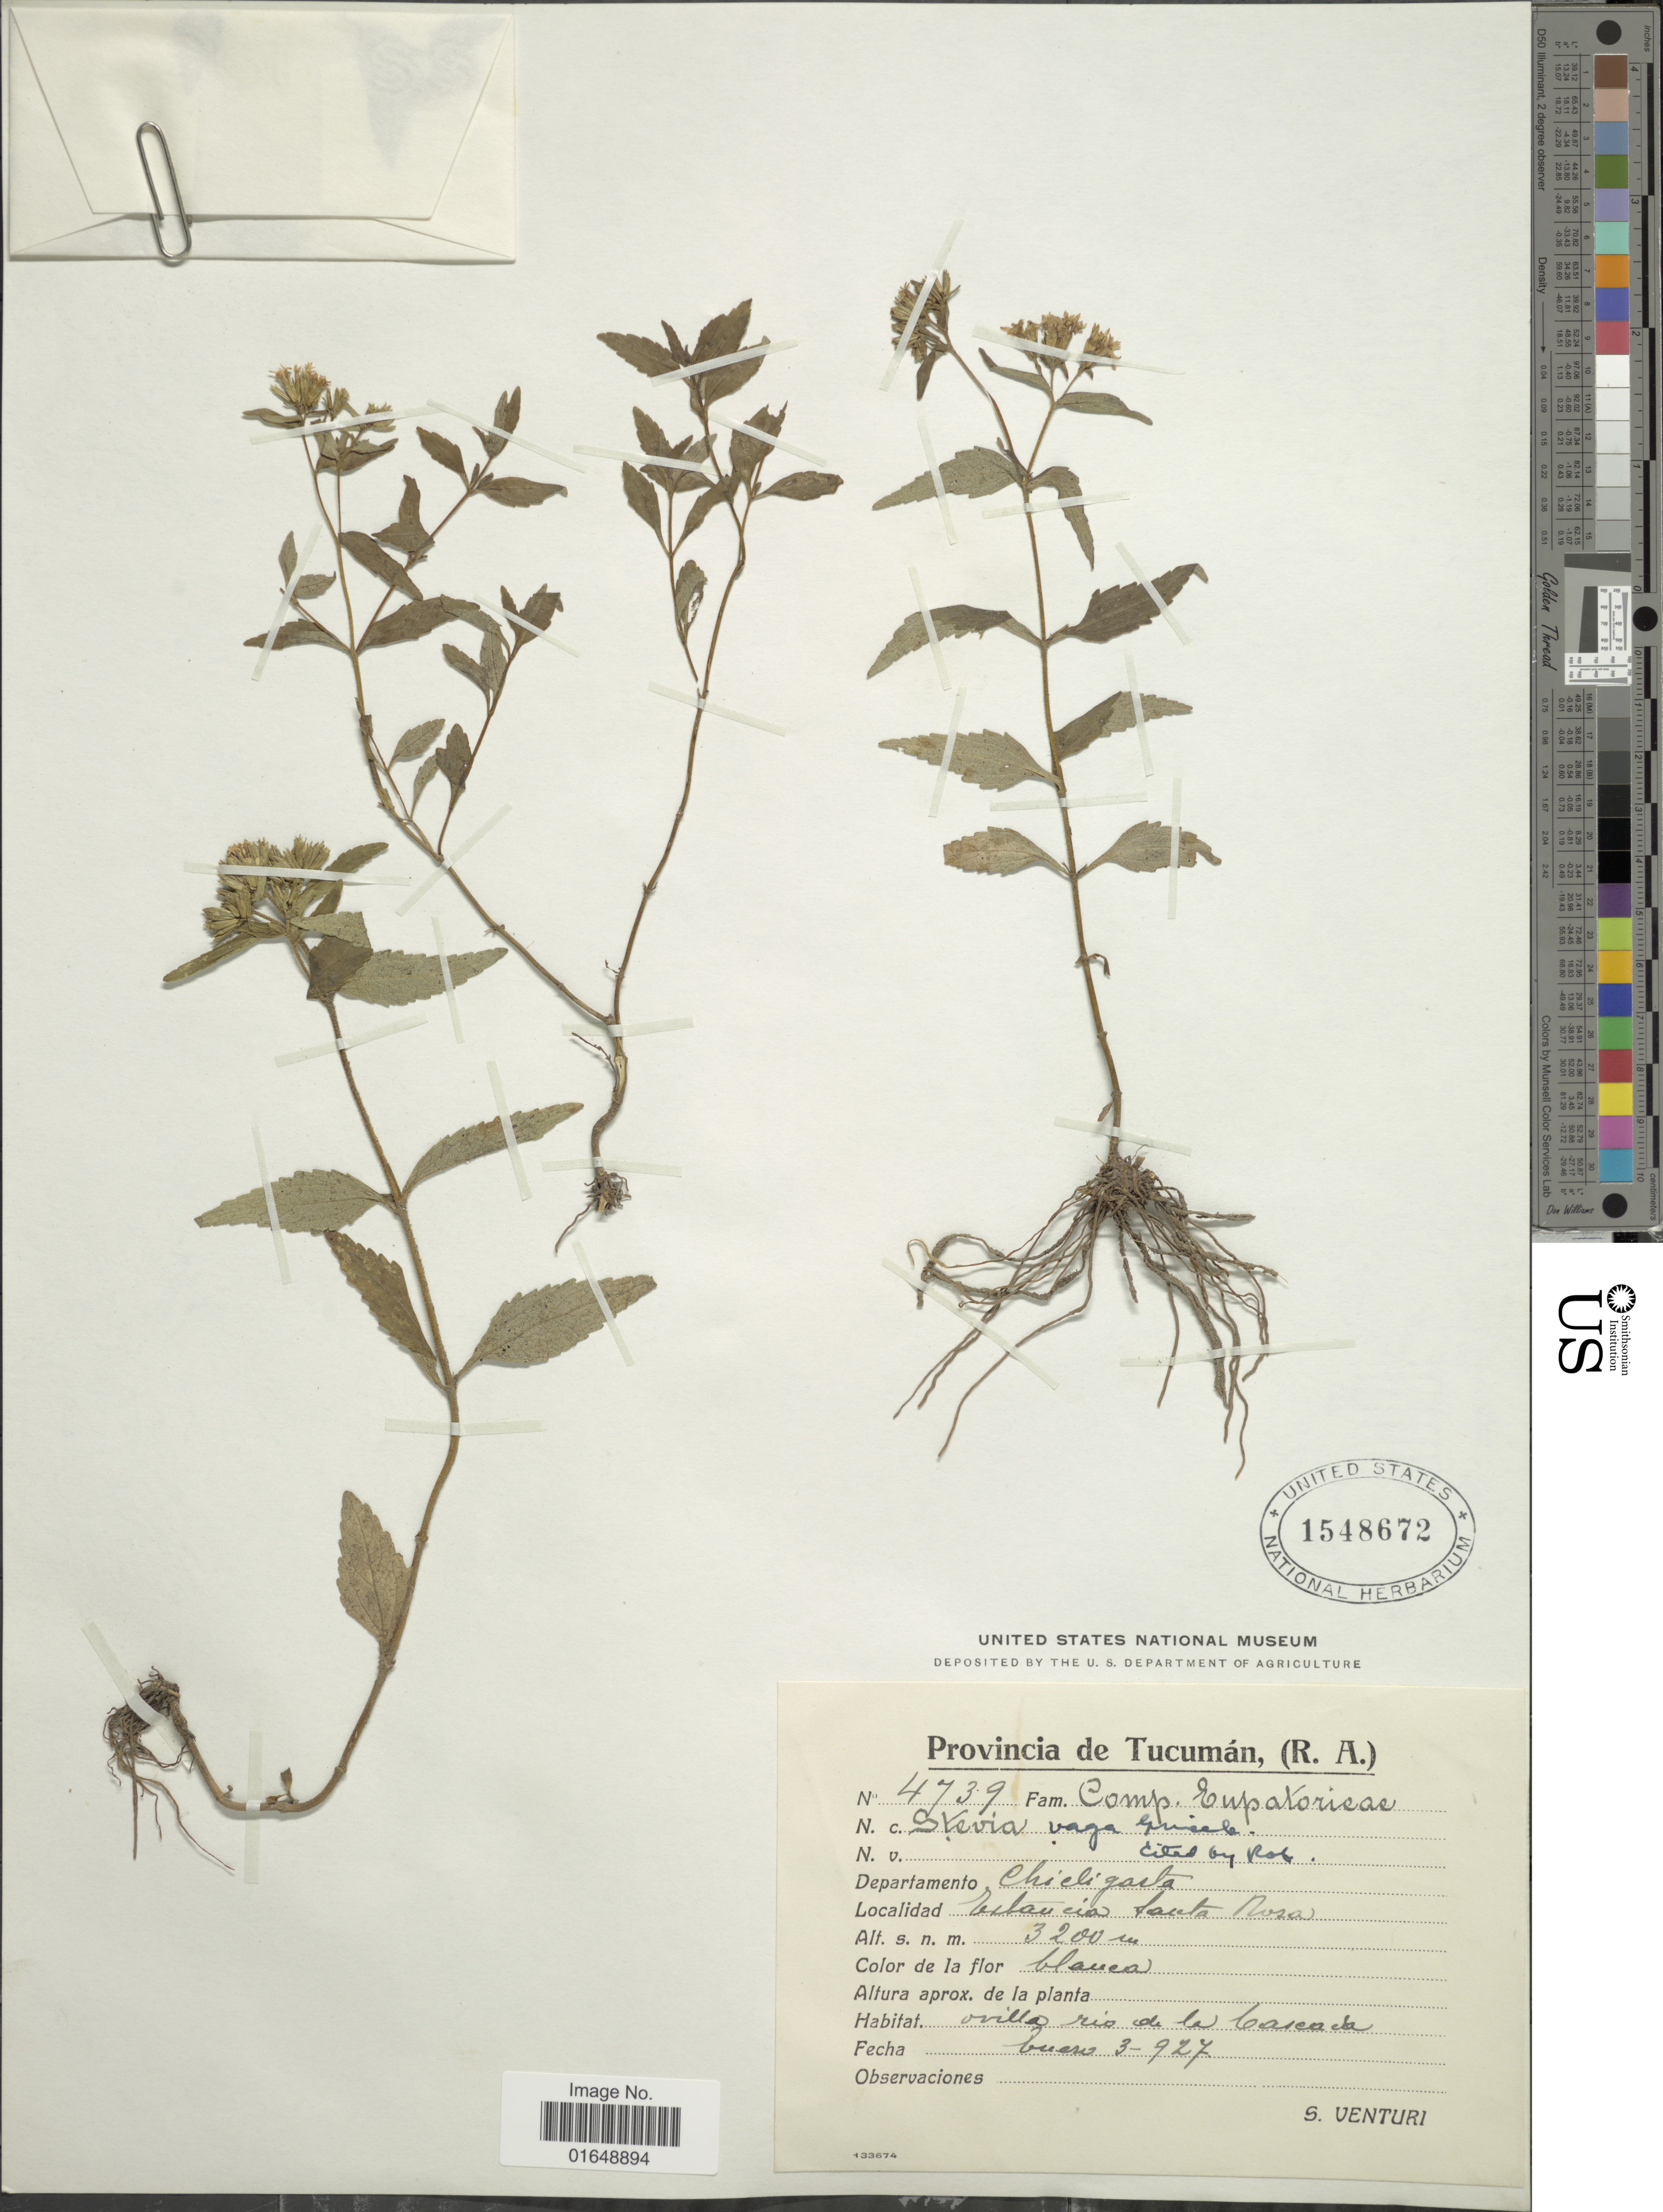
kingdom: Plantae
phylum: Tracheophyta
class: Magnoliopsida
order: Asterales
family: Asteraceae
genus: Stevia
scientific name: Stevia vaga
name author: Griseb.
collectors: S. Venturi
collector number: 4739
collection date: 1927-01-03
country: Argentina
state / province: Tucuman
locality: Province de Tucumán, (R.A.). Departamento Chicligasta. Estancia Santa Rosa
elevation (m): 3200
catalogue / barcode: US 1548672